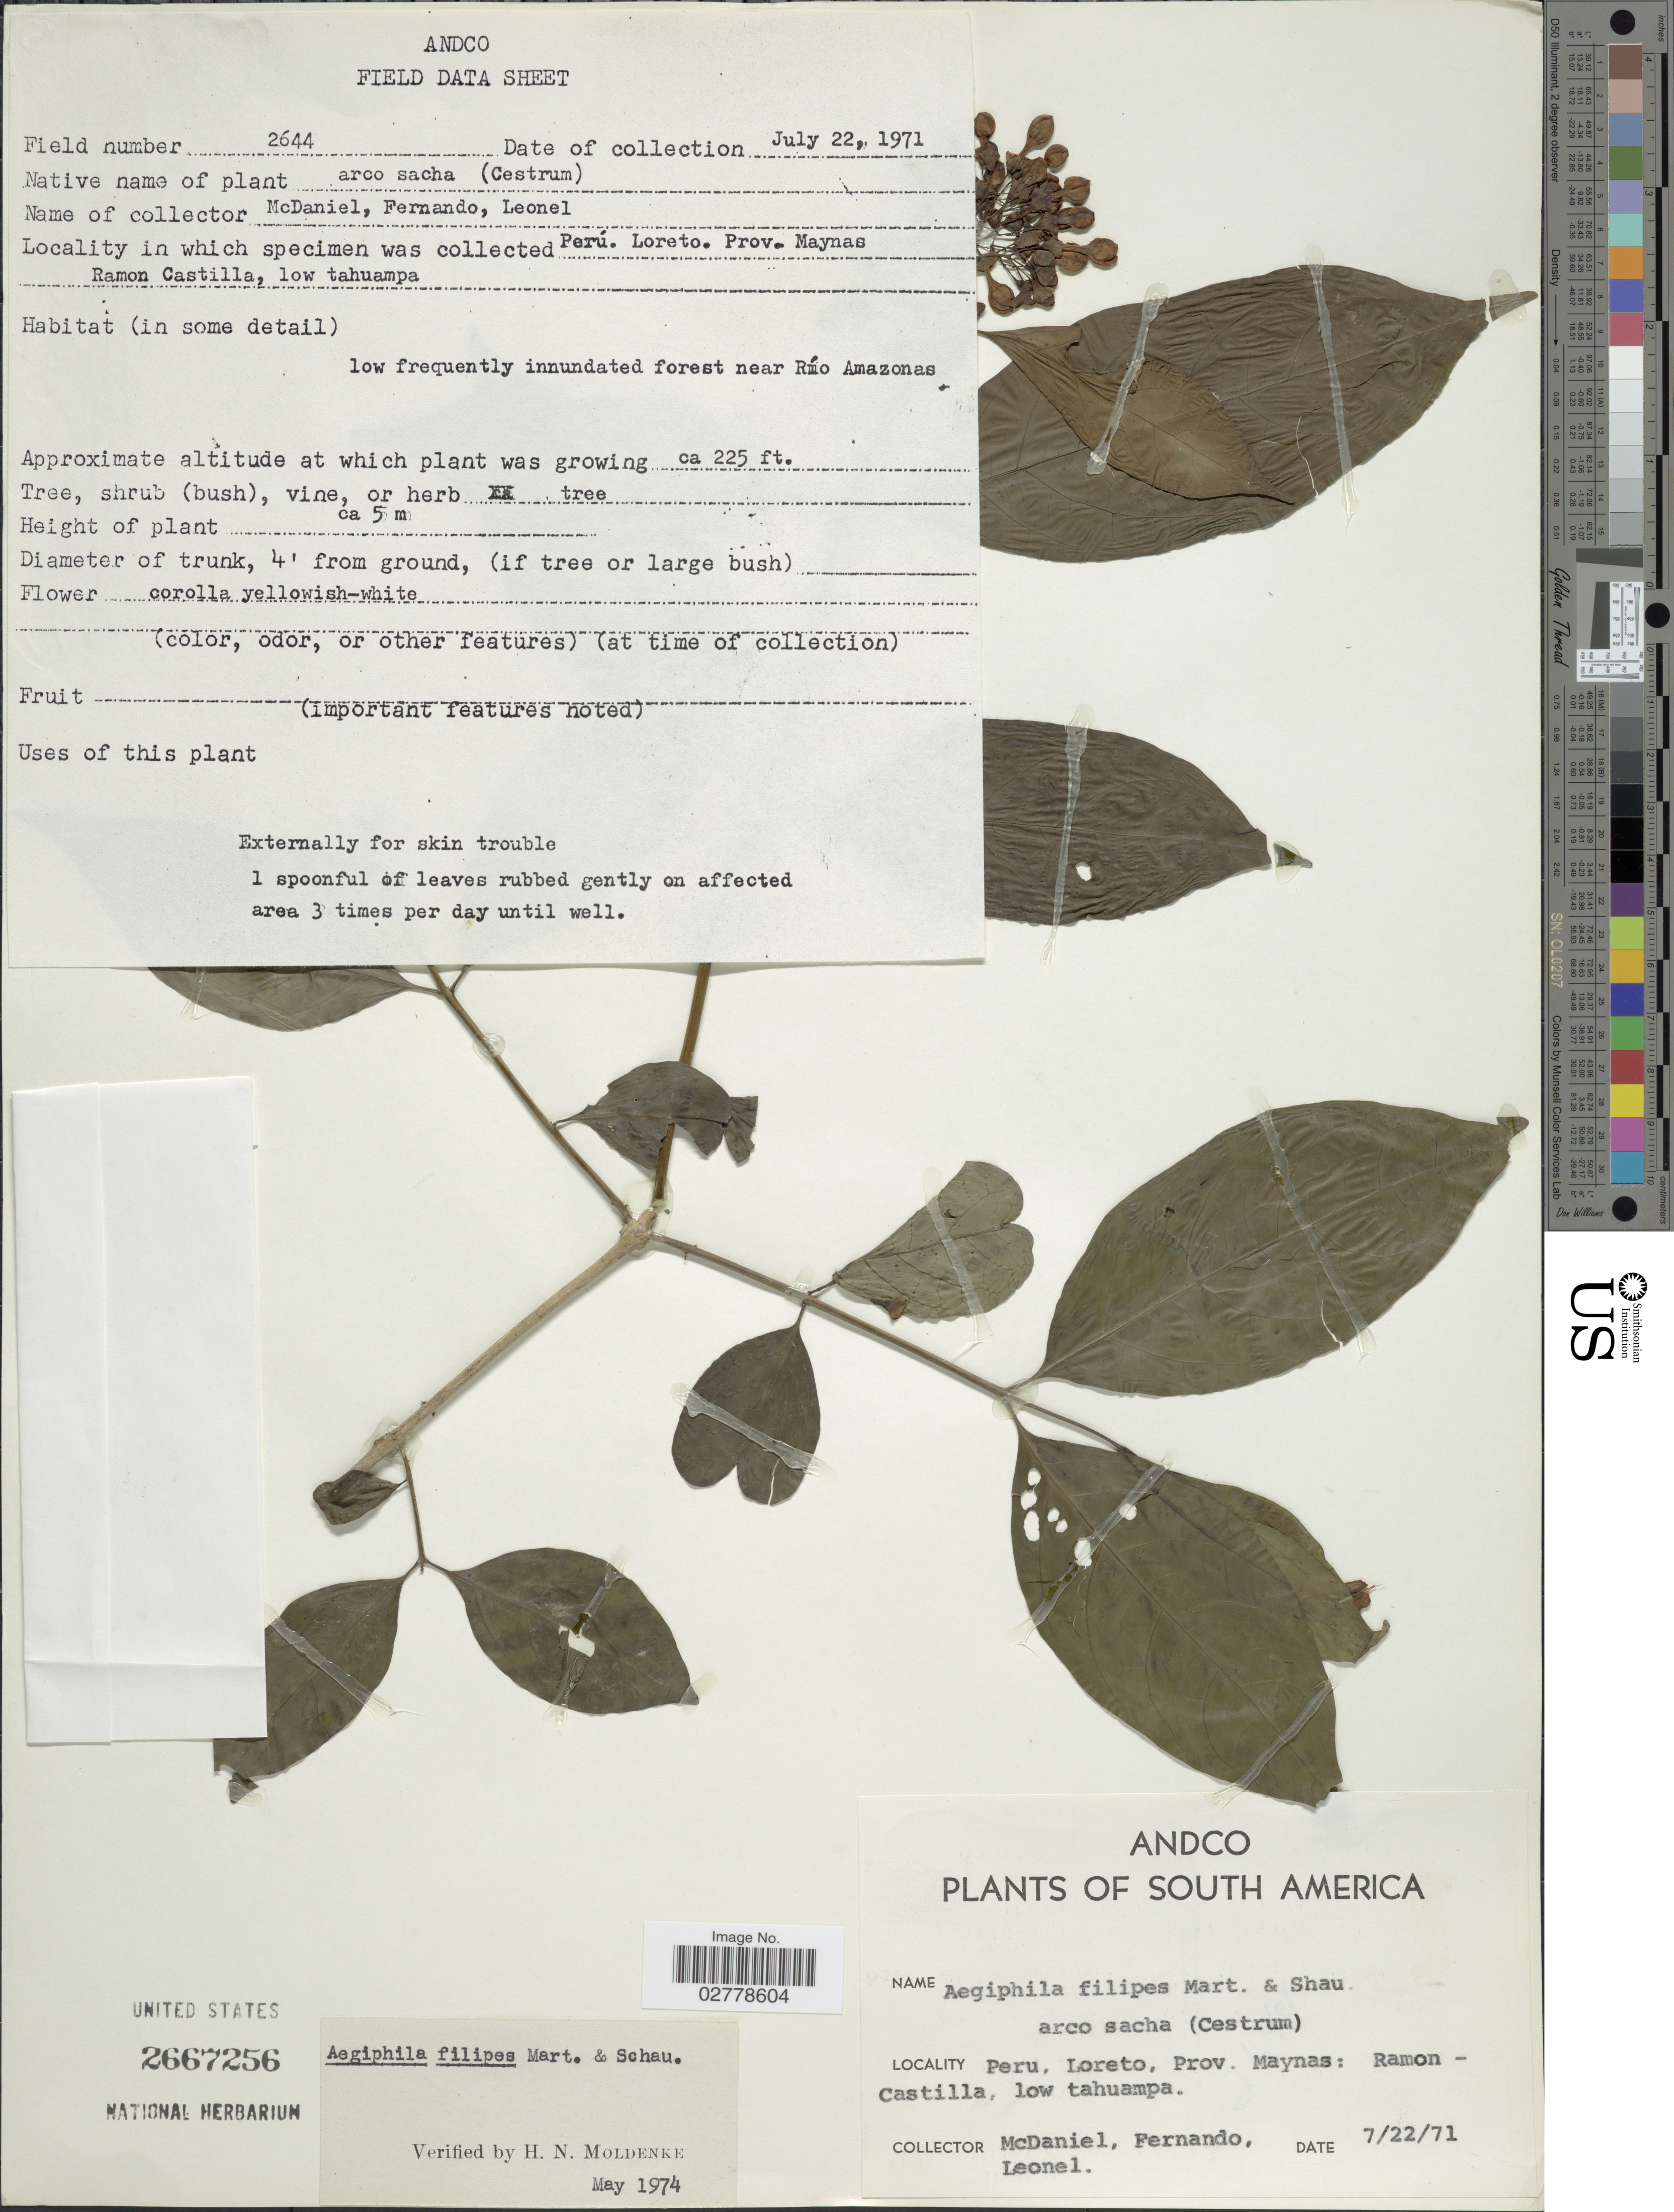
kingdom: Plantae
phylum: Tracheophyta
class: Magnoliopsida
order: Lamiales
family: Lamiaceae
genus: Aegiphila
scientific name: Aegiphila filipes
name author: Mart. & Schauer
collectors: -- McDaniel, -- Fernando & -- Leonel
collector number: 2644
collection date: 1971-07-22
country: Peru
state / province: Loreto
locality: Prov. Maynas. Ramon Castilla, low tahuampa. Low frequently innundated forest near Río Amazonas.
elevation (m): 69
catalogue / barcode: US 2667256